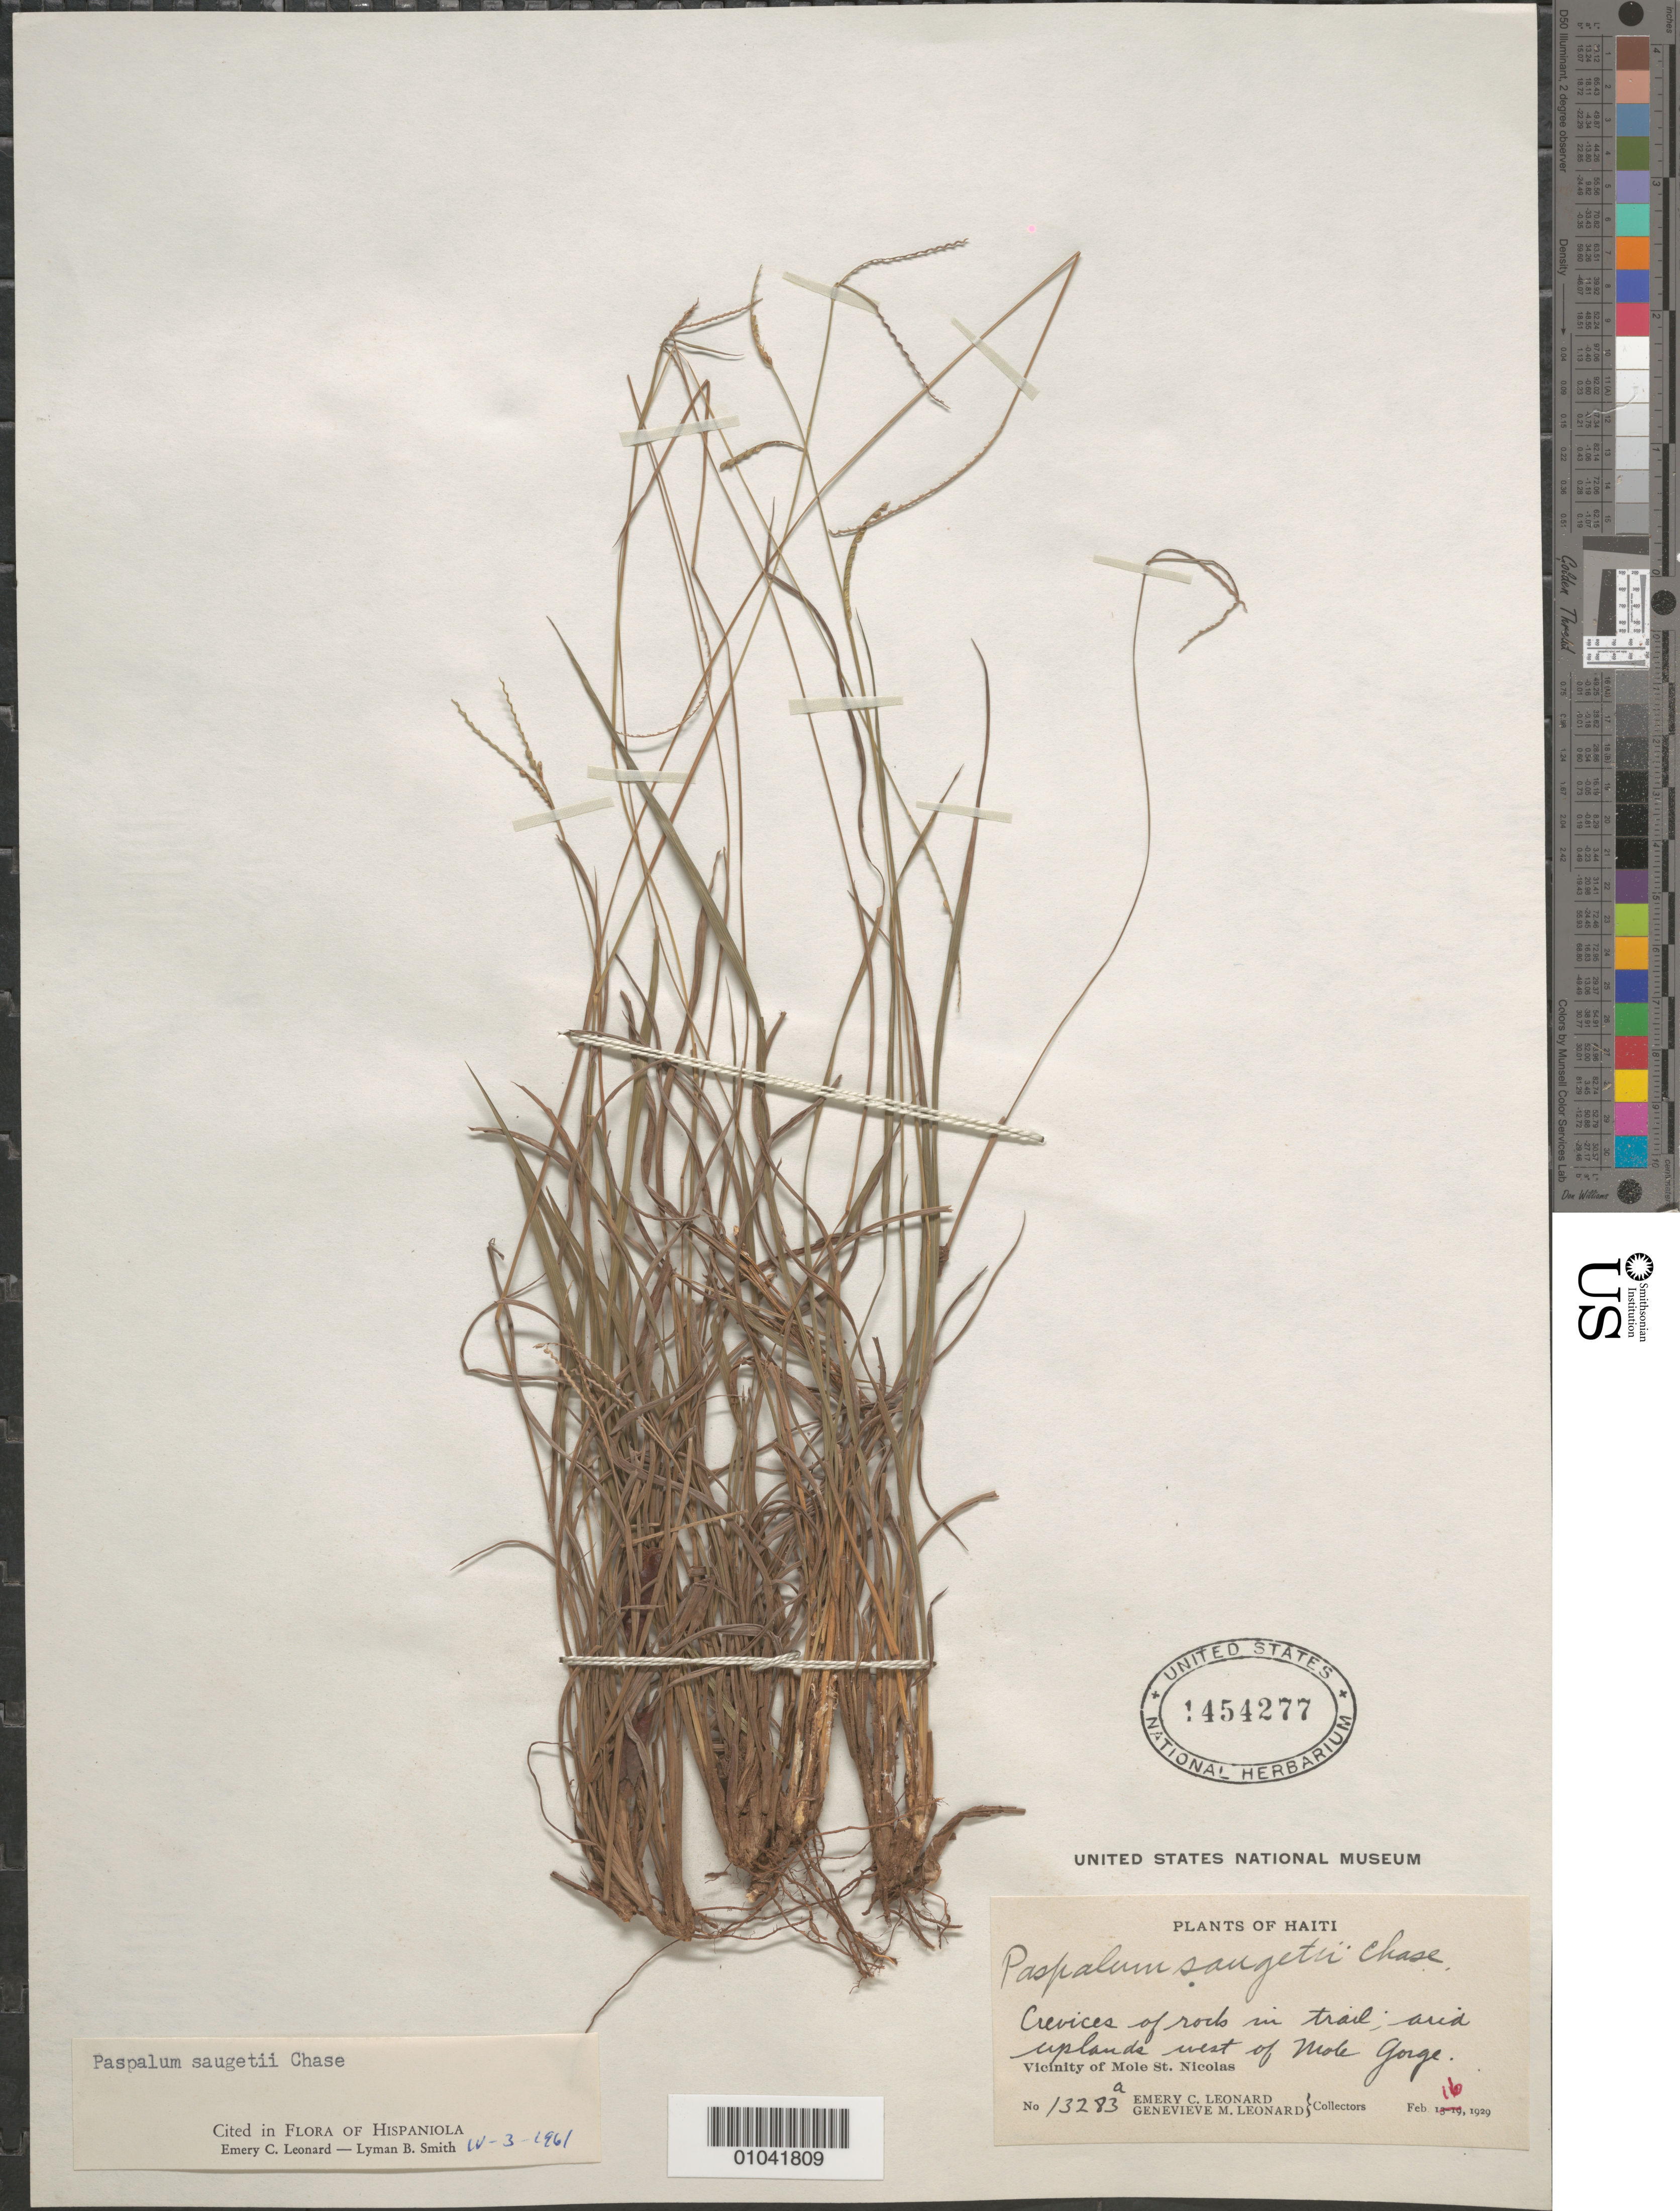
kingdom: Plantae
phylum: Tracheophyta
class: Liliopsida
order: Poales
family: Poaceae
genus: Paspalum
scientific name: Paspalum saugetii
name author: Chase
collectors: E. C. Leonard & G. M. Leonard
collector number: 13283a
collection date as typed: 16 Feb 1929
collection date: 1929-02-16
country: Haiti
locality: Vicinity of Mole St. Nicolas, uplands W of Mole Gorge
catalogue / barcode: US 1454277